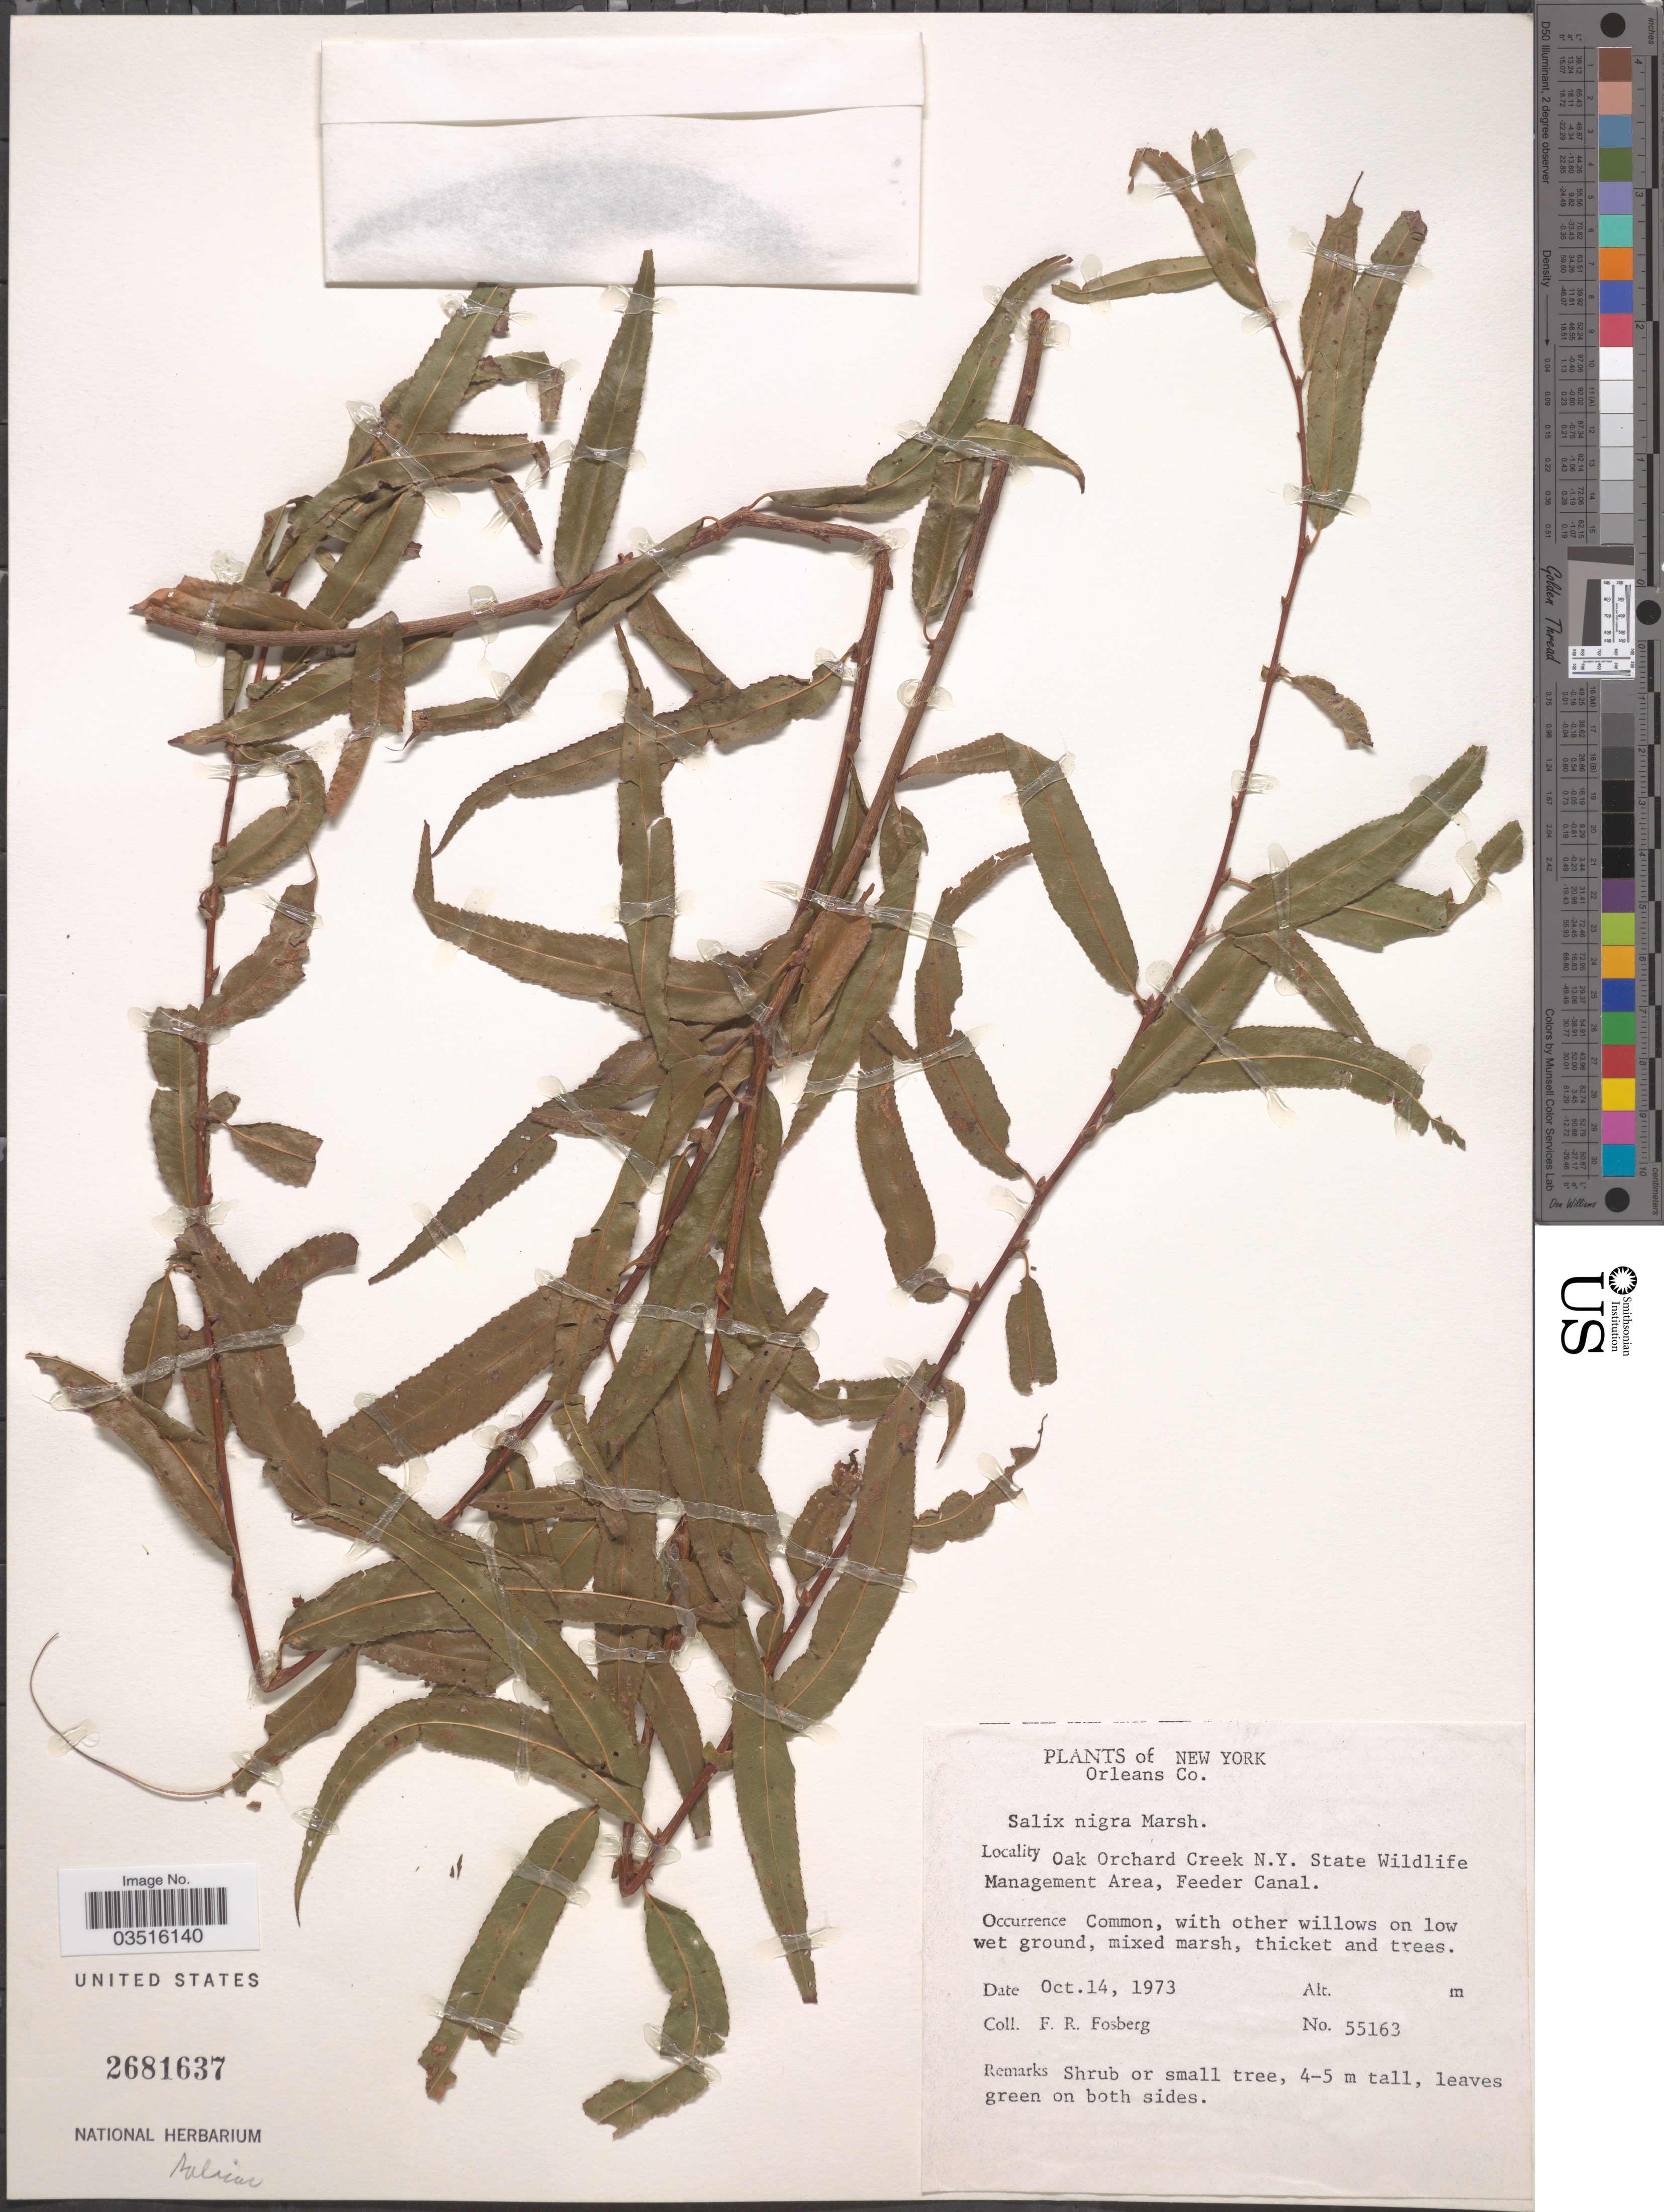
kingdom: Plantae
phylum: Tracheophyta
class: Magnoliopsida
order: Malpighiales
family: Salicaceae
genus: Salix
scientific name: Salix nigra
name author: Marshall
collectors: F. R. Fosberg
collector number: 55163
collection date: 1973-10-14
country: United States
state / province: New York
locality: Orleans Co. Oak Orchard Creek N.Y. State Wildlife Management Area, Feeder Canal.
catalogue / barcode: US 2681637